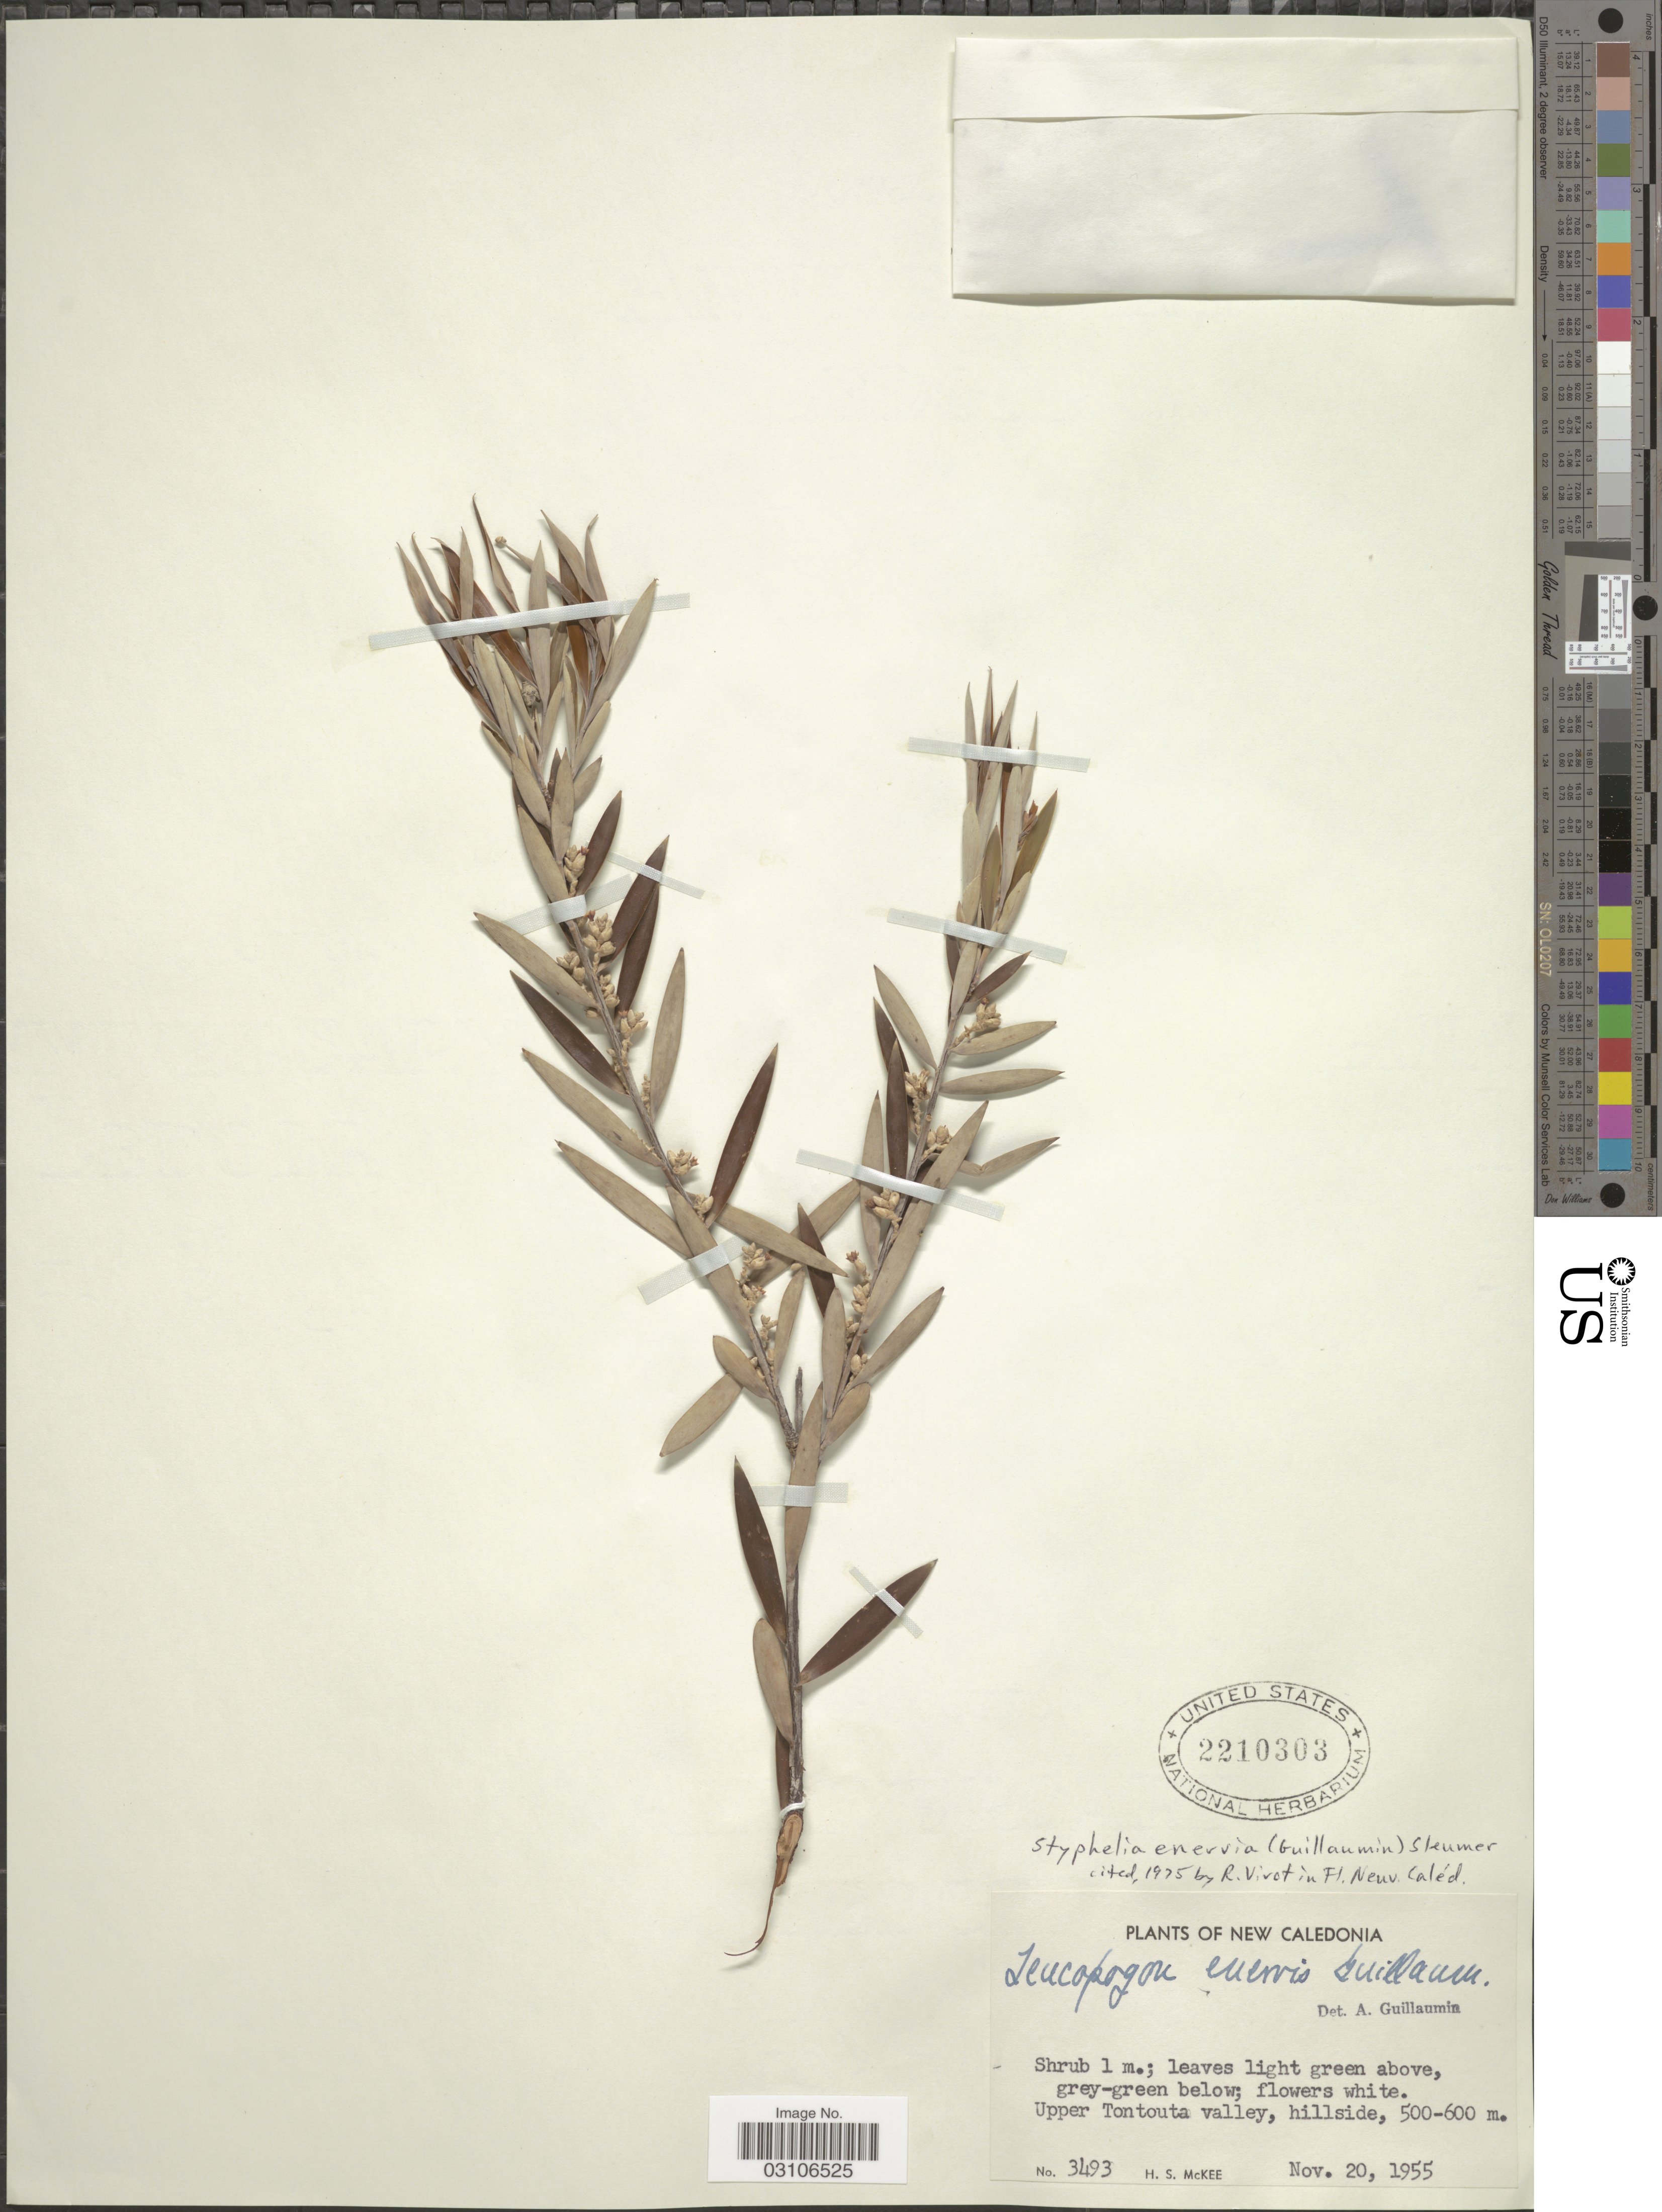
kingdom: Plantae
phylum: Tracheophyta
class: Magnoliopsida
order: Ericales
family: Ericaceae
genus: Styphelia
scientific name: Styphelia enervia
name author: (Guillaumin) Sleumer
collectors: H. S. McKee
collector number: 3493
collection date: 1955-11-20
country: New Caledonia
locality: Upper Tontouta valley.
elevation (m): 500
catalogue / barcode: US 2210303